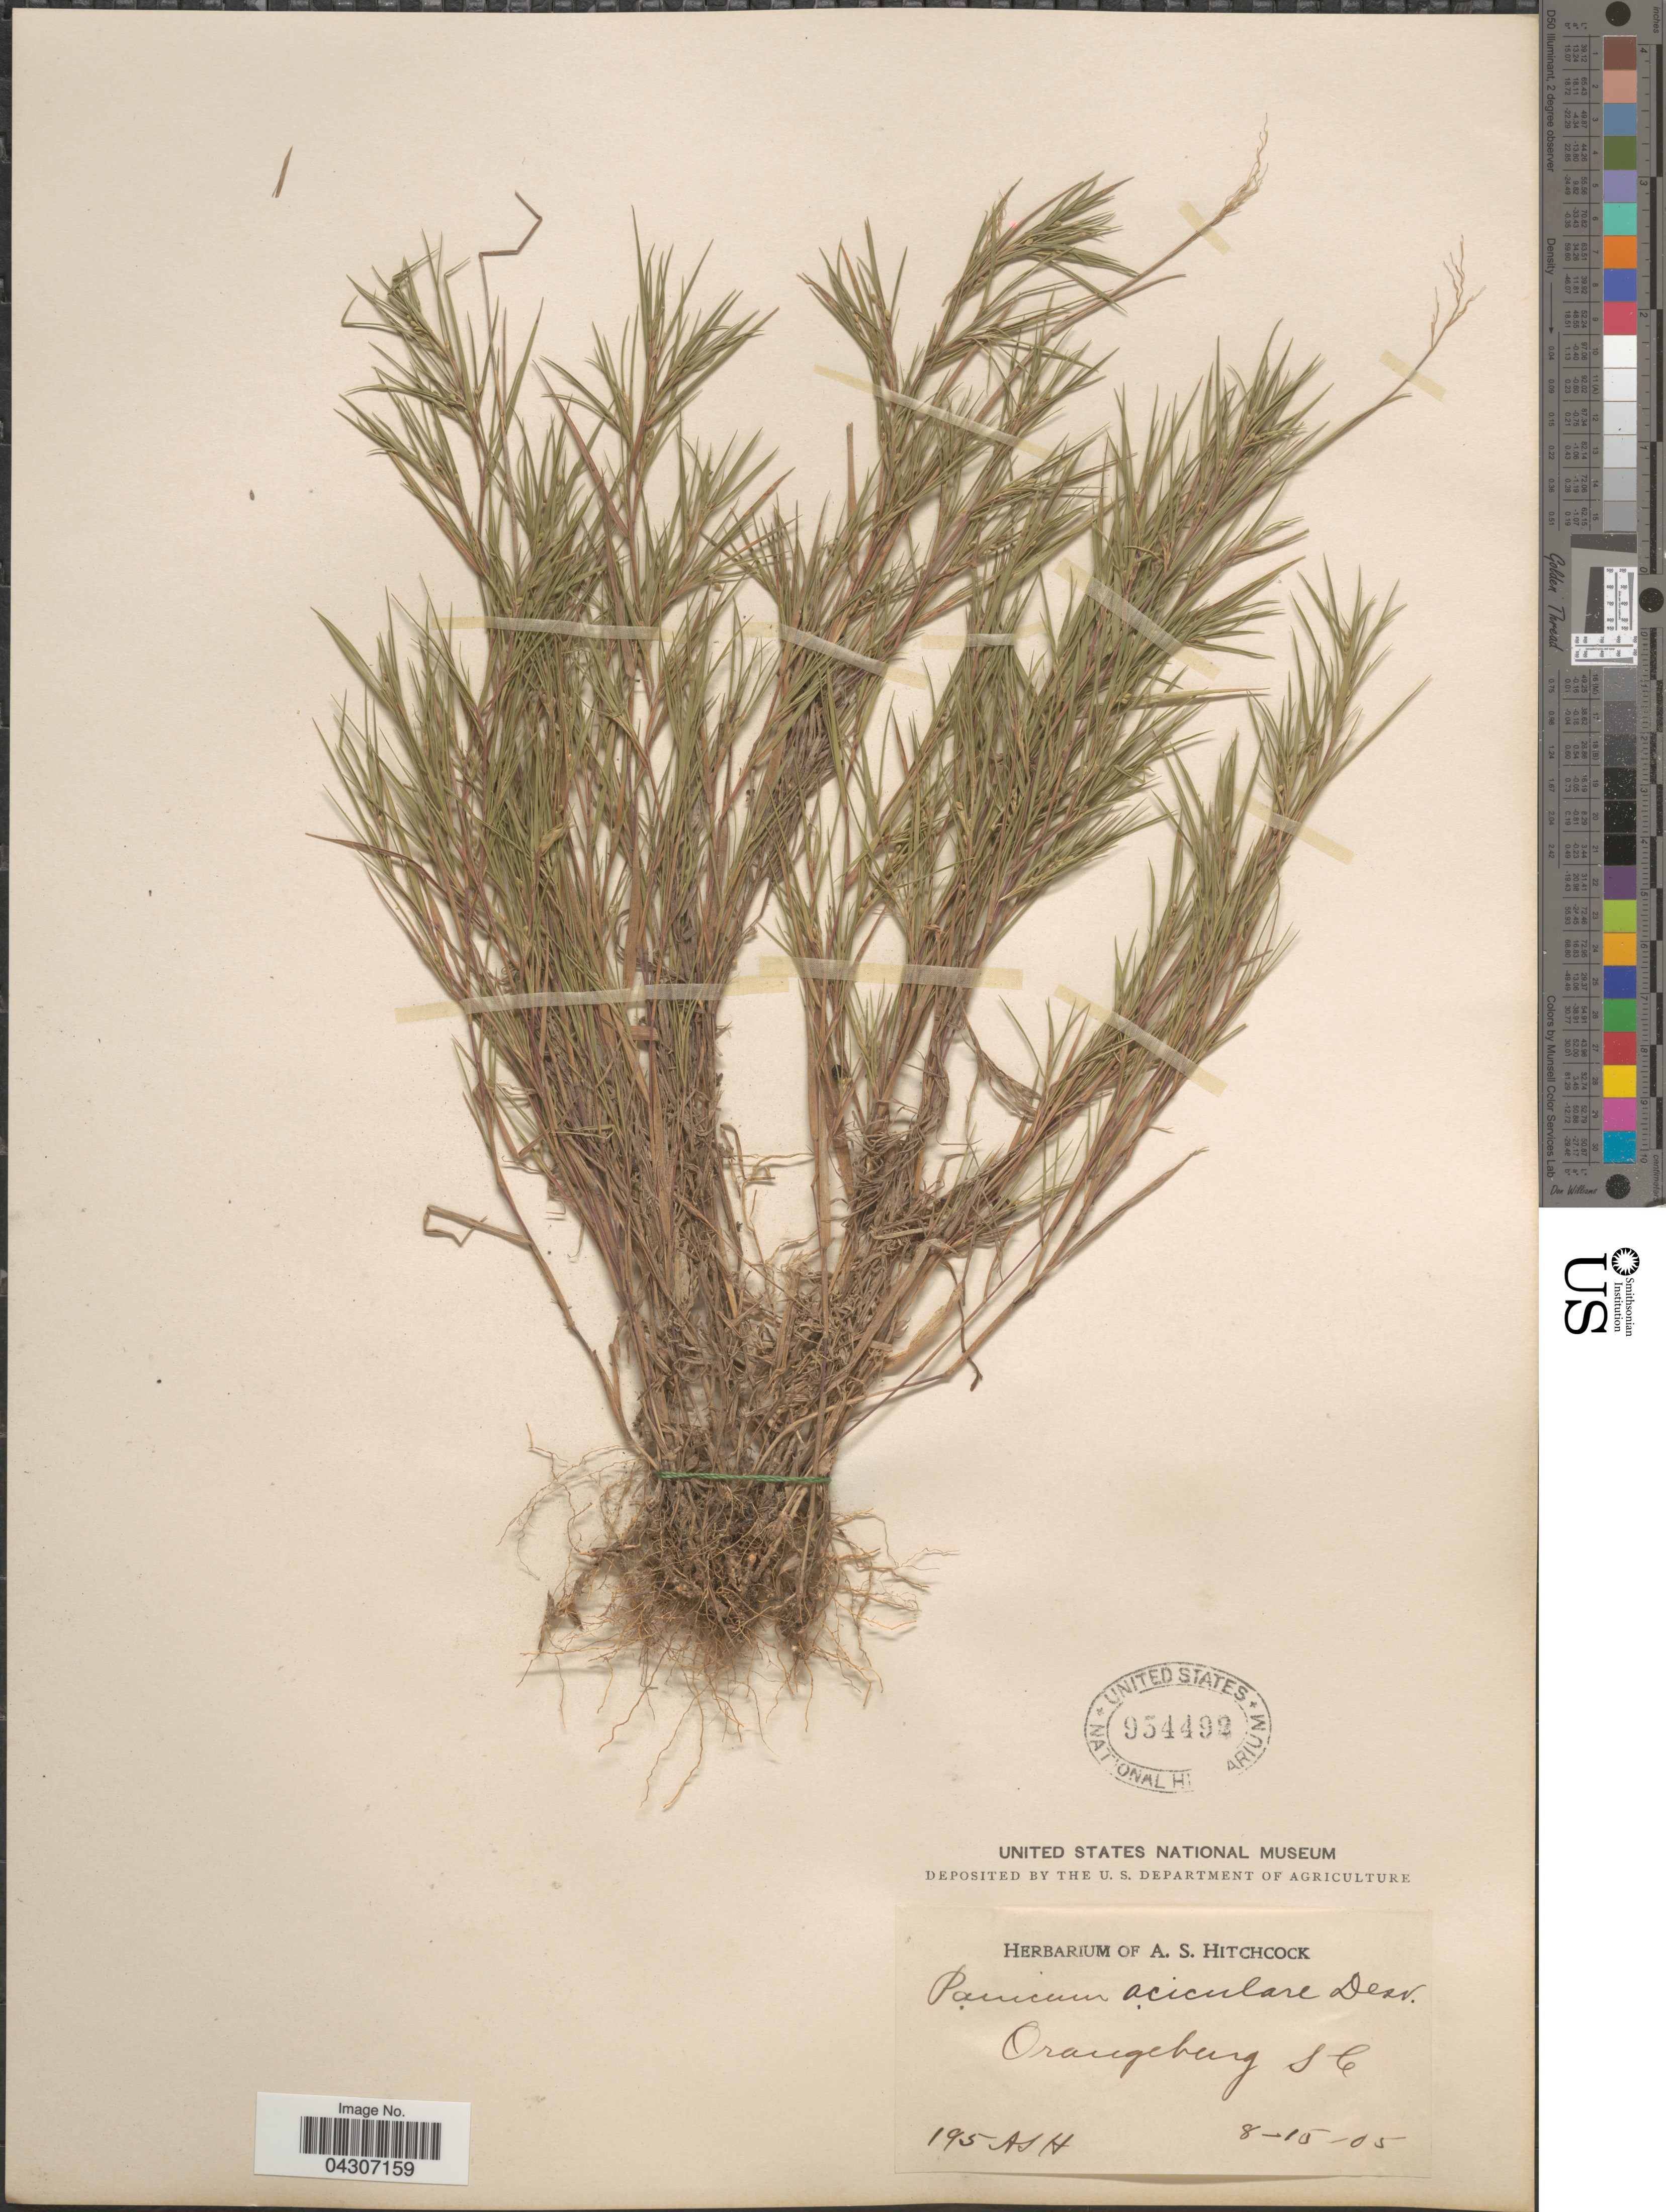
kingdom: Plantae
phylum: Tracheophyta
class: Liliopsida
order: Poales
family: Poaceae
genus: Dichanthelium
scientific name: Dichanthelium aciculare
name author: (Desv. ex Poir.) Gould & C.A. Clark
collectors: A. S. Hitchcock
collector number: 195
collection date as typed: Transcribed d/m/y: 15/8/5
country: United States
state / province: South Carolina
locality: Orangeburg.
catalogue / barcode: US 954492